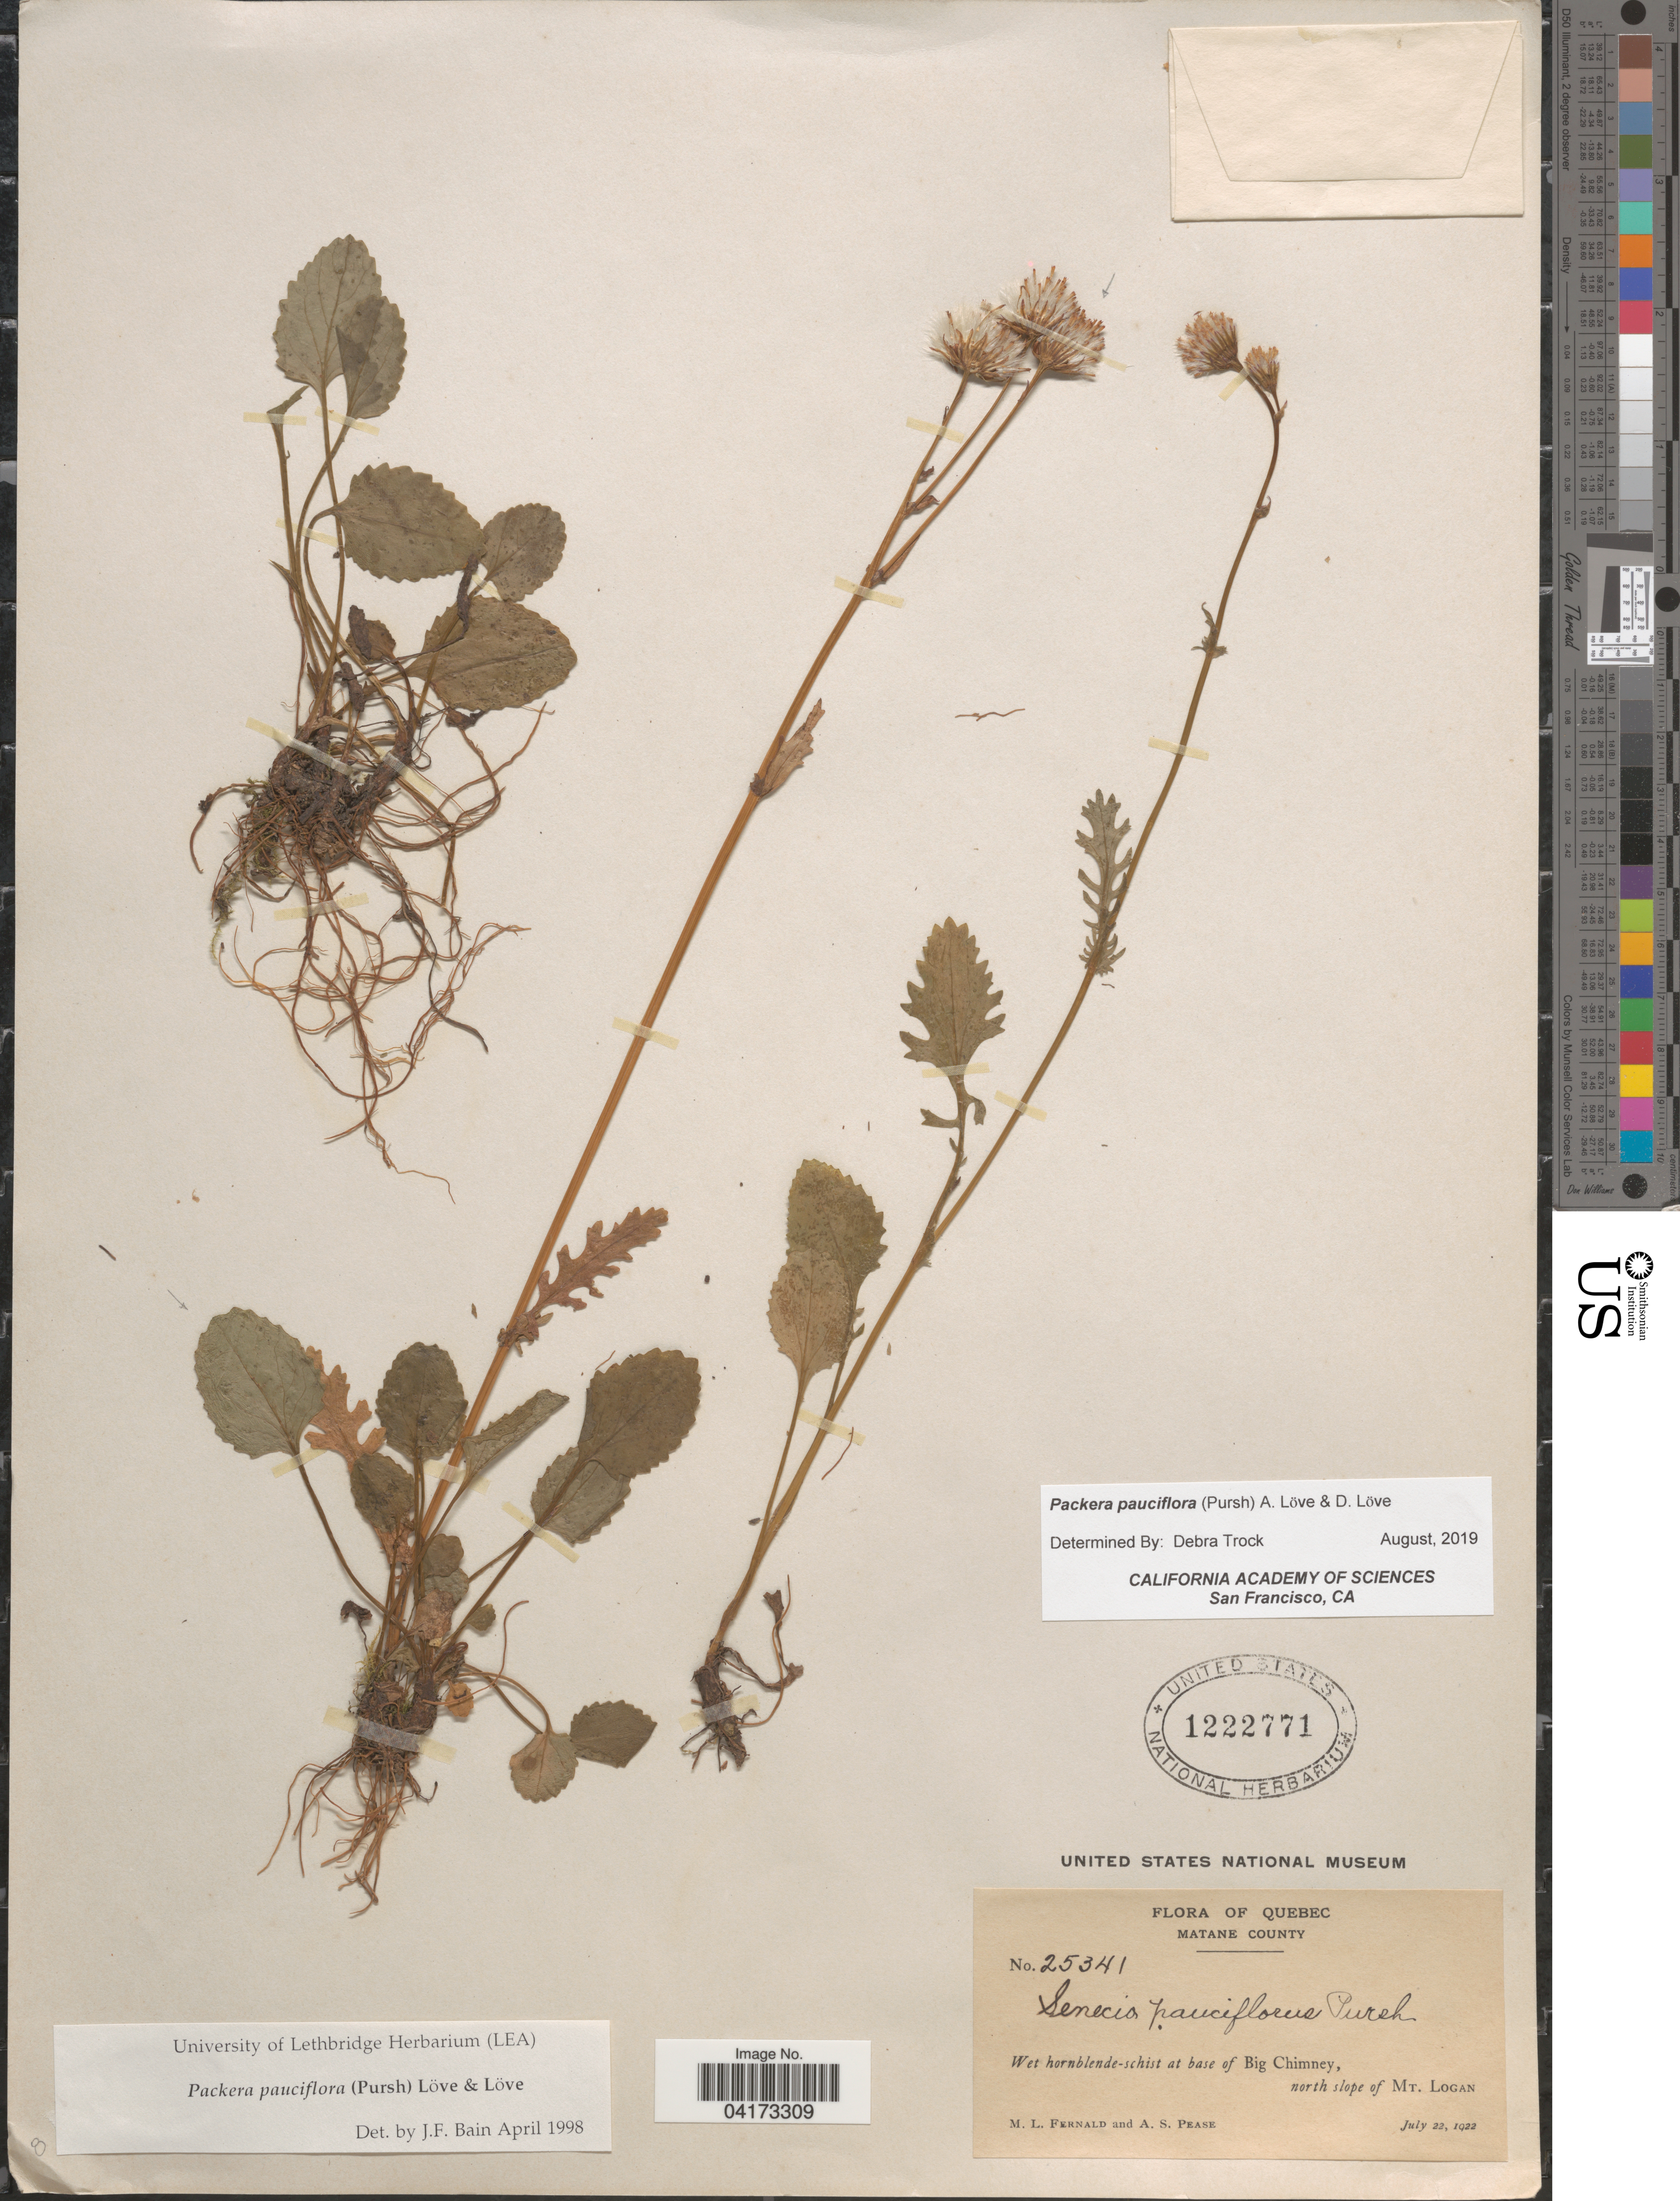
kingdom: Plantae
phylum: Tracheophyta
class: Magnoliopsida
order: Asterales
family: Asteraceae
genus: Packera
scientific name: Packera pauciflora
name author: (Pursh) W.A. Weber & Á. Löve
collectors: M. L. Fernald & A. S. Pease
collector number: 25341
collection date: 1922-07-22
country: Canada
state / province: Quebec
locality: Matane County. Wet hornblende-schist at base of Big Chimney, north slope of Mt. Logan.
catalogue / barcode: US 1222771